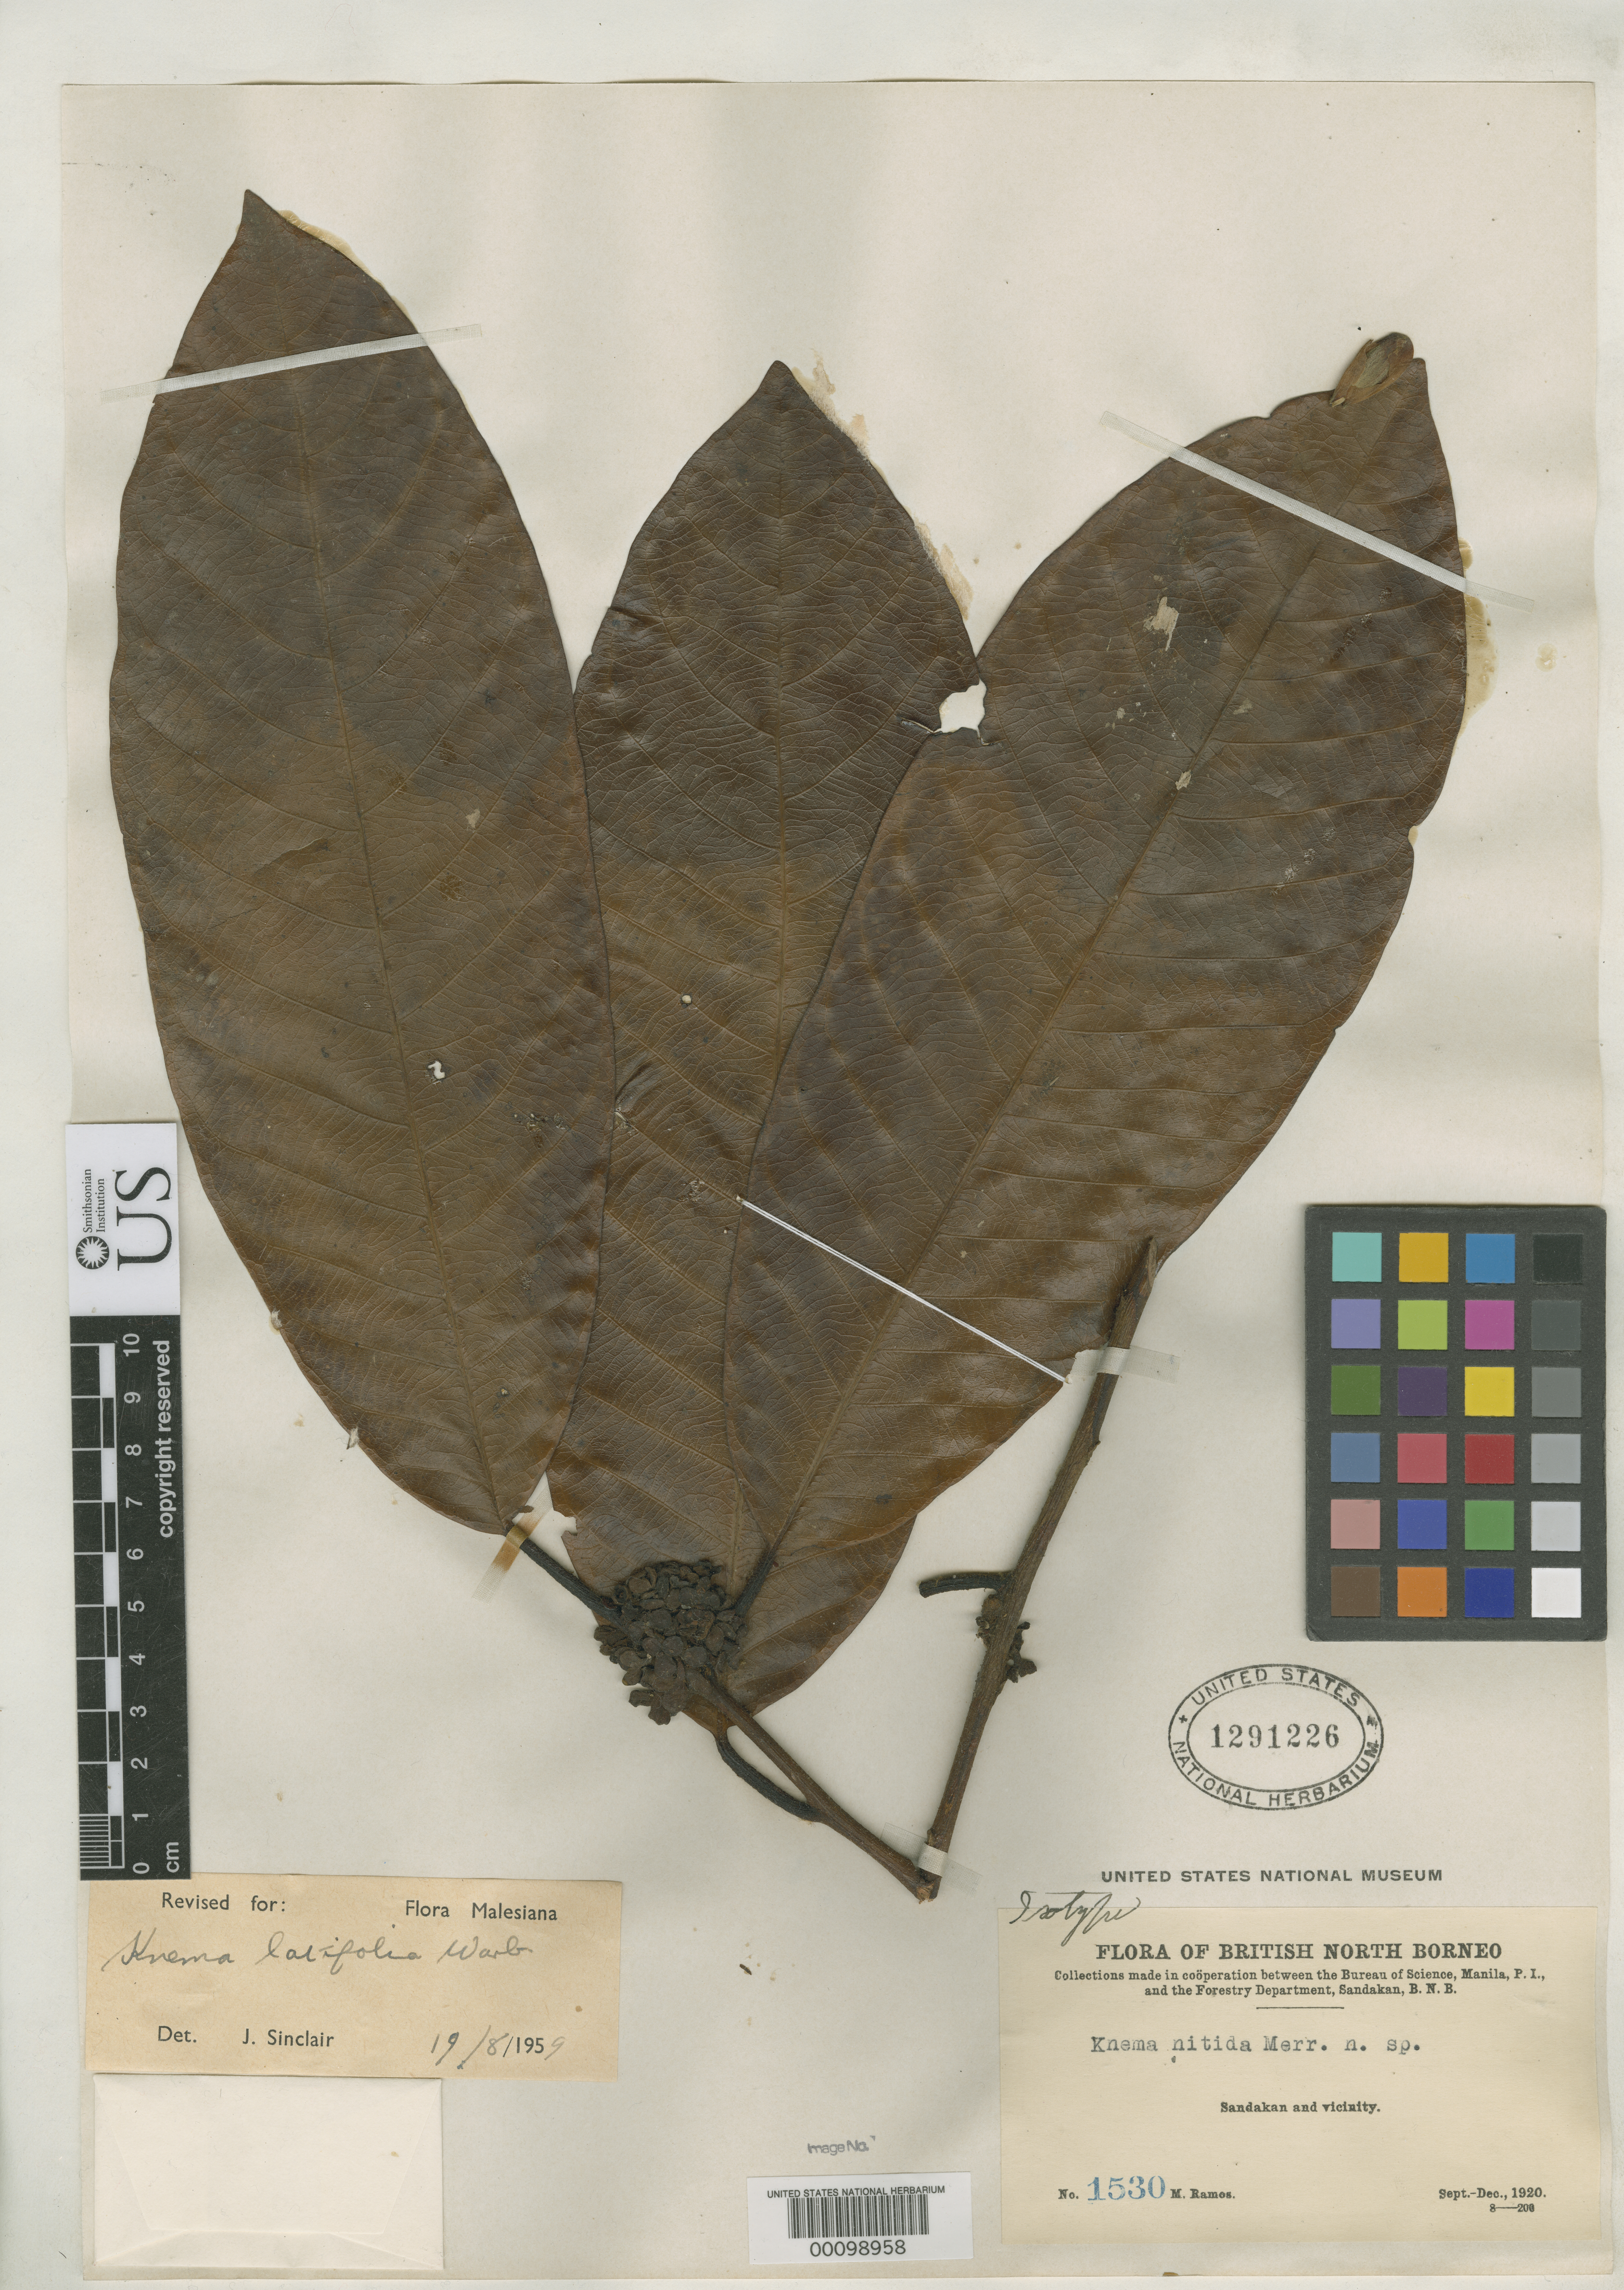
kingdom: Plantae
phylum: Tracheophyta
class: Magnoliopsida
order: Magnoliales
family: Myristicaceae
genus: Knema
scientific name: Knema nitida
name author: Merr.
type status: Isotype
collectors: M. Ramos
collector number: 1530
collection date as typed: Oct 1920 to -- Dec 1920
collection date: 1920-10/1920-12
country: Malaysia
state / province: Sabah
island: Borneo Island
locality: Near Sandakan.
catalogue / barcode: US 1291226